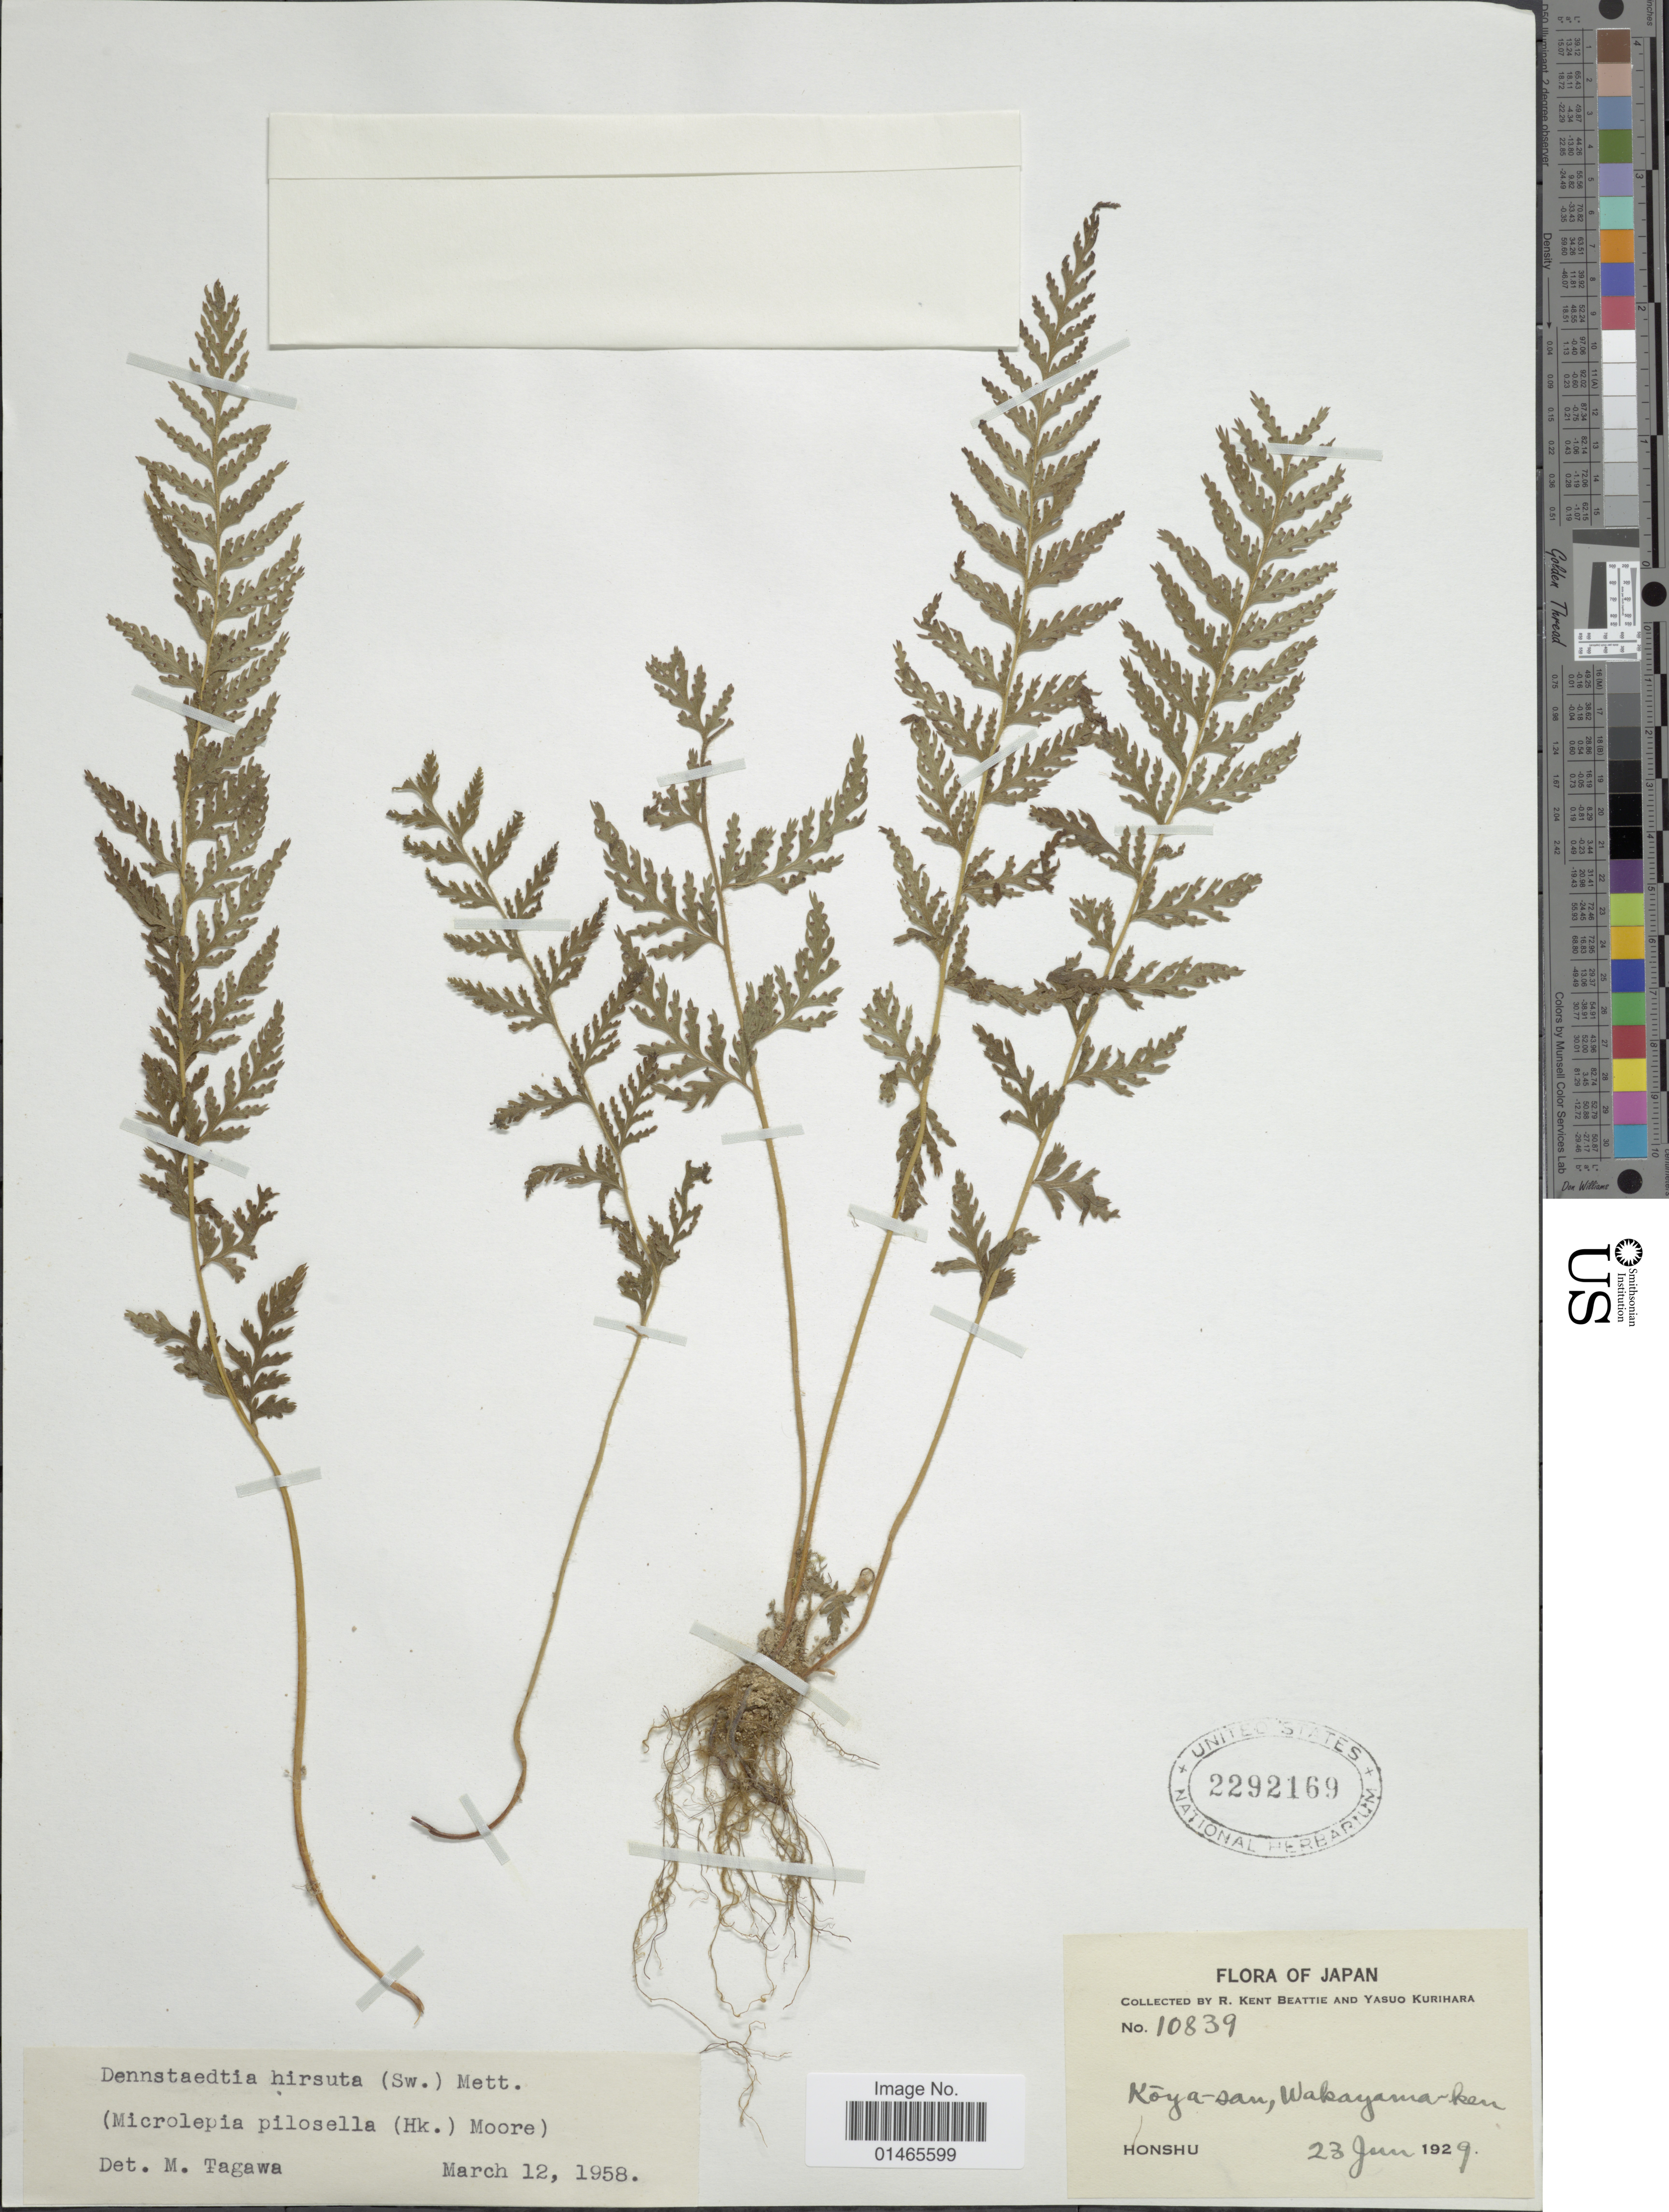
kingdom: Plantae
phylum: Tracheophyta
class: Polypodiopsida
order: Polypodiales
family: Dennstaedtiaceae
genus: Microlepia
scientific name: Microlepia pilosella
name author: (Hook.) T. Moore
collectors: R. K. Beattie & Y. Kurihara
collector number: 10839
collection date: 1929-06-23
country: Japan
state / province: Wakayama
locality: Honshu, Kóya-san, Wakayama-ken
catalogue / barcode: US 2292169